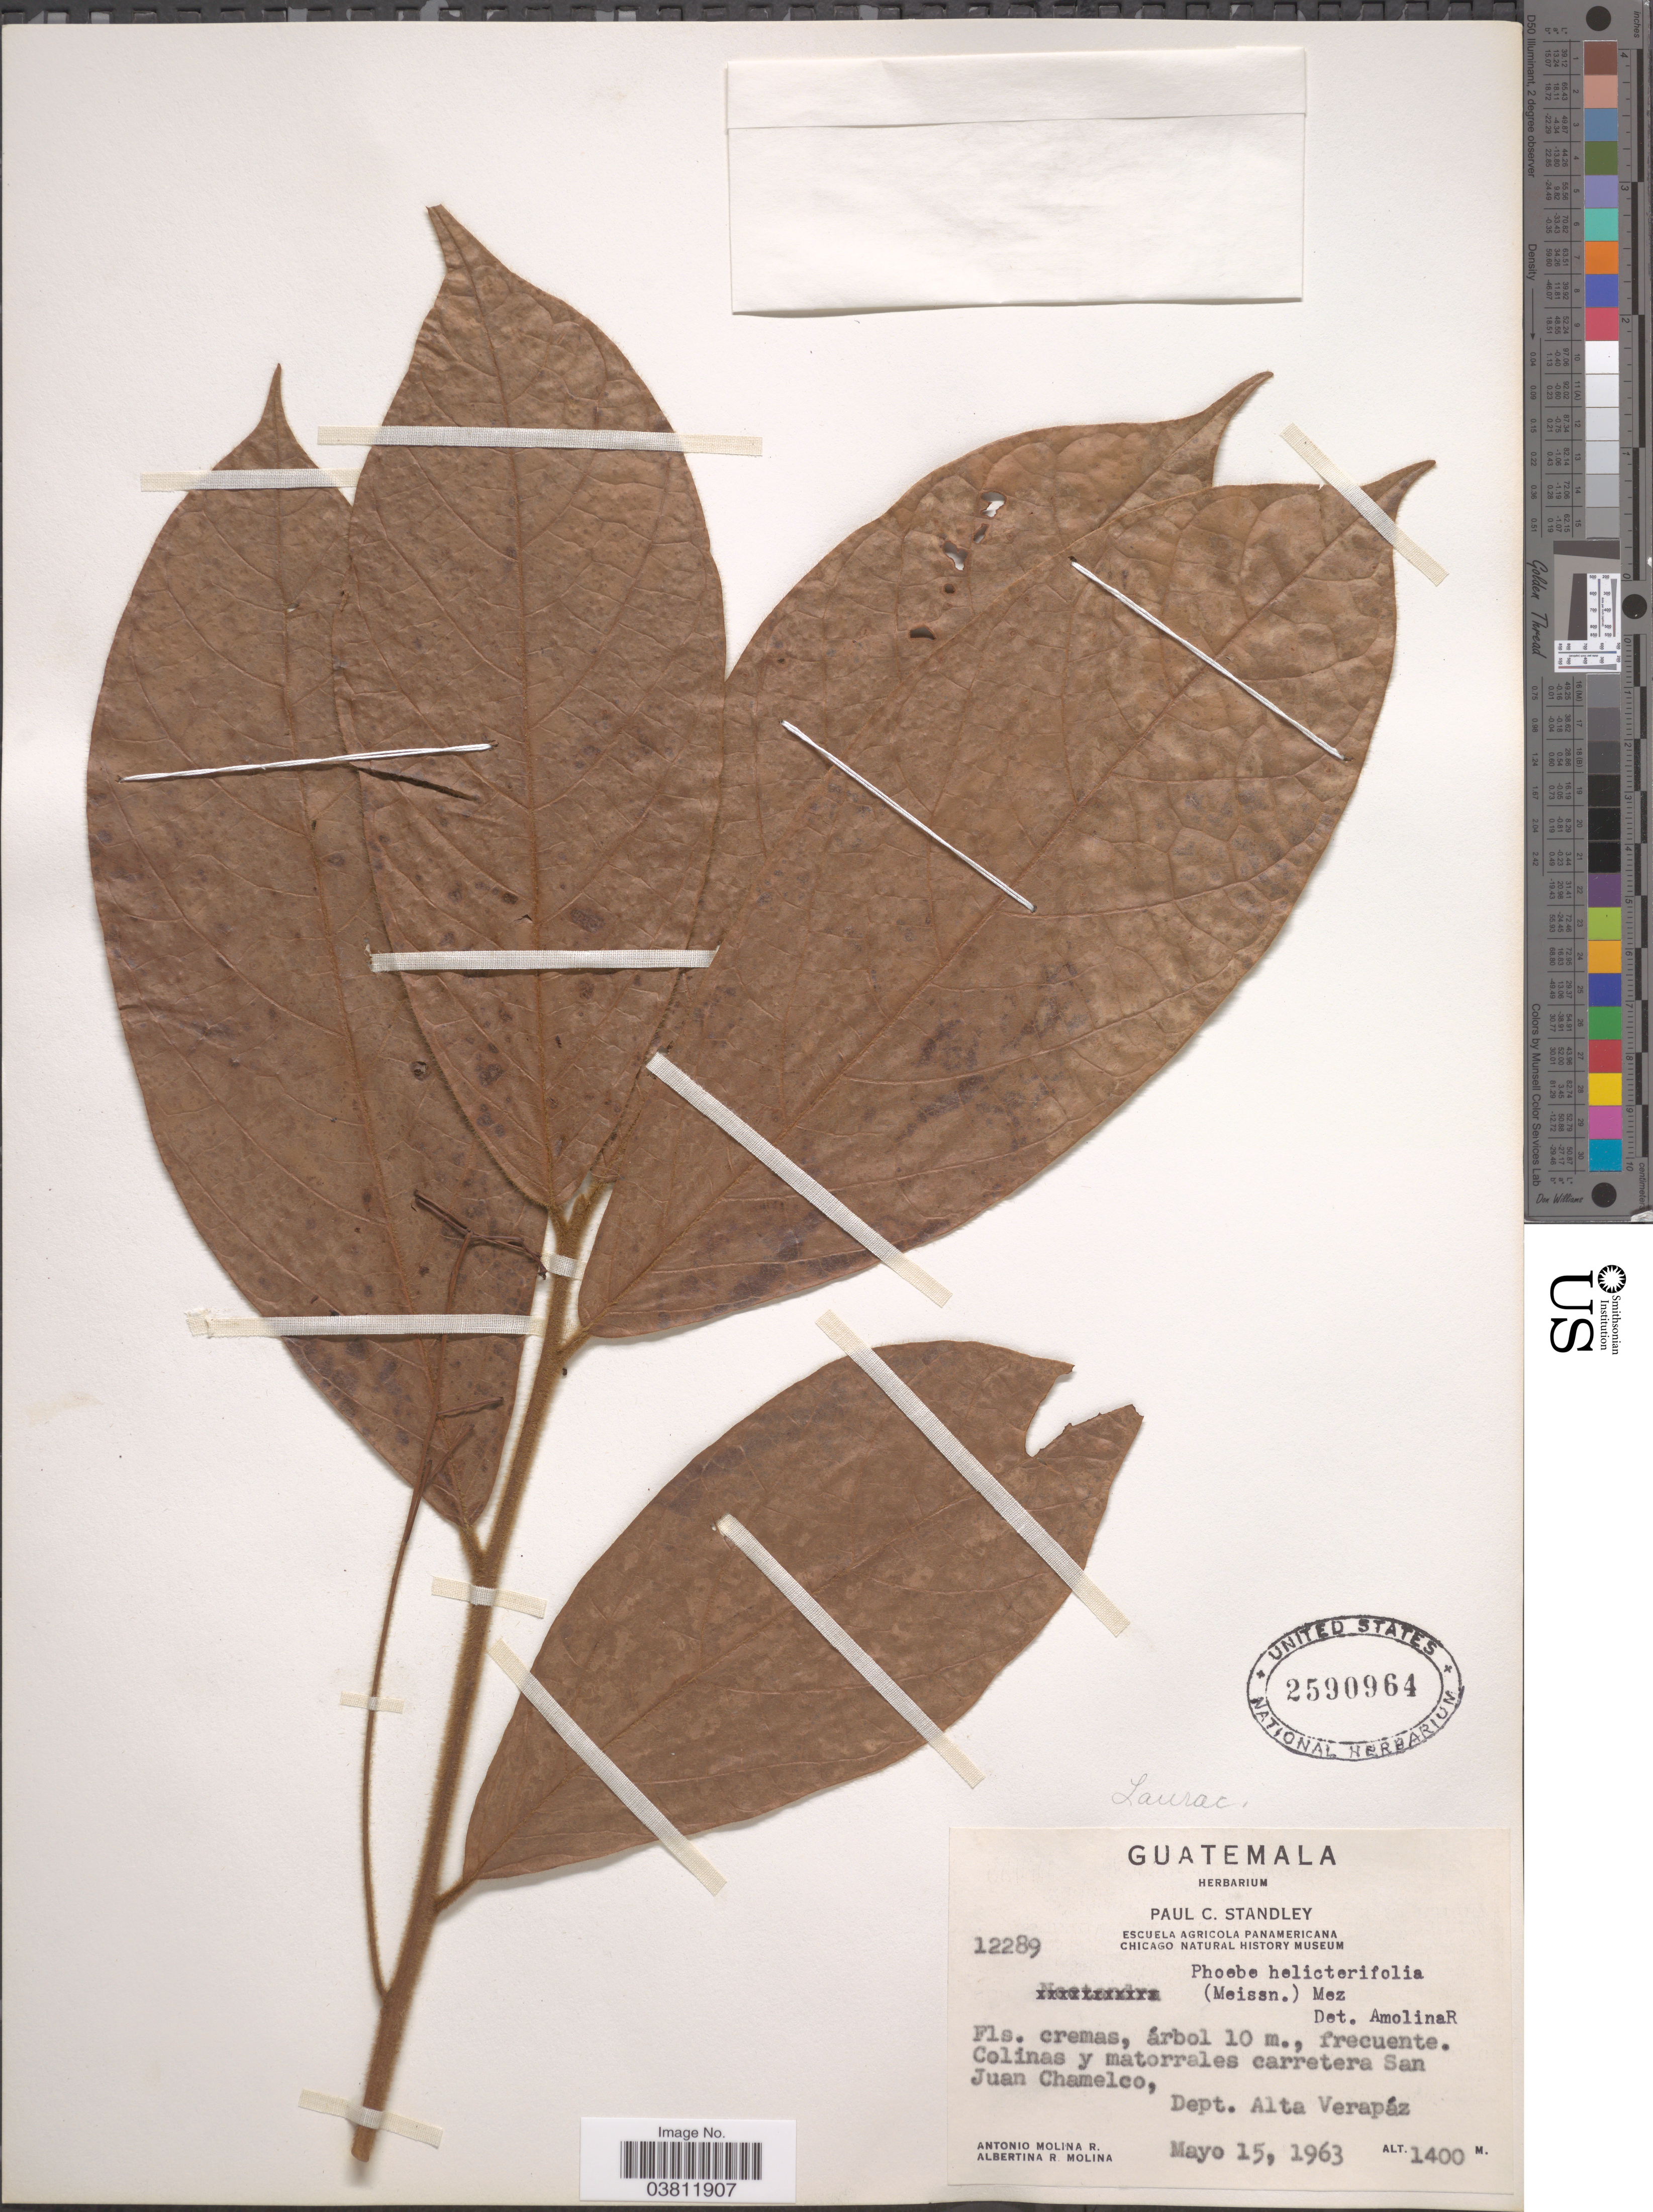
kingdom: Plantae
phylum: Tracheophyta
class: Magnoliopsida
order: Laurales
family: Lauraceae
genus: Phoebe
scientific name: Phoebe helicterifolia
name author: (Meisn.) Mez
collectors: A. Molina R. & A. R. Molina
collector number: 12289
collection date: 1963-05-15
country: Guatemala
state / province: Alta Verapaz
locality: Colinas y matorrales carretera San Juan Chamelco, Dept. Alta Verapáz.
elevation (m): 1400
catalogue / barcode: US 2590964